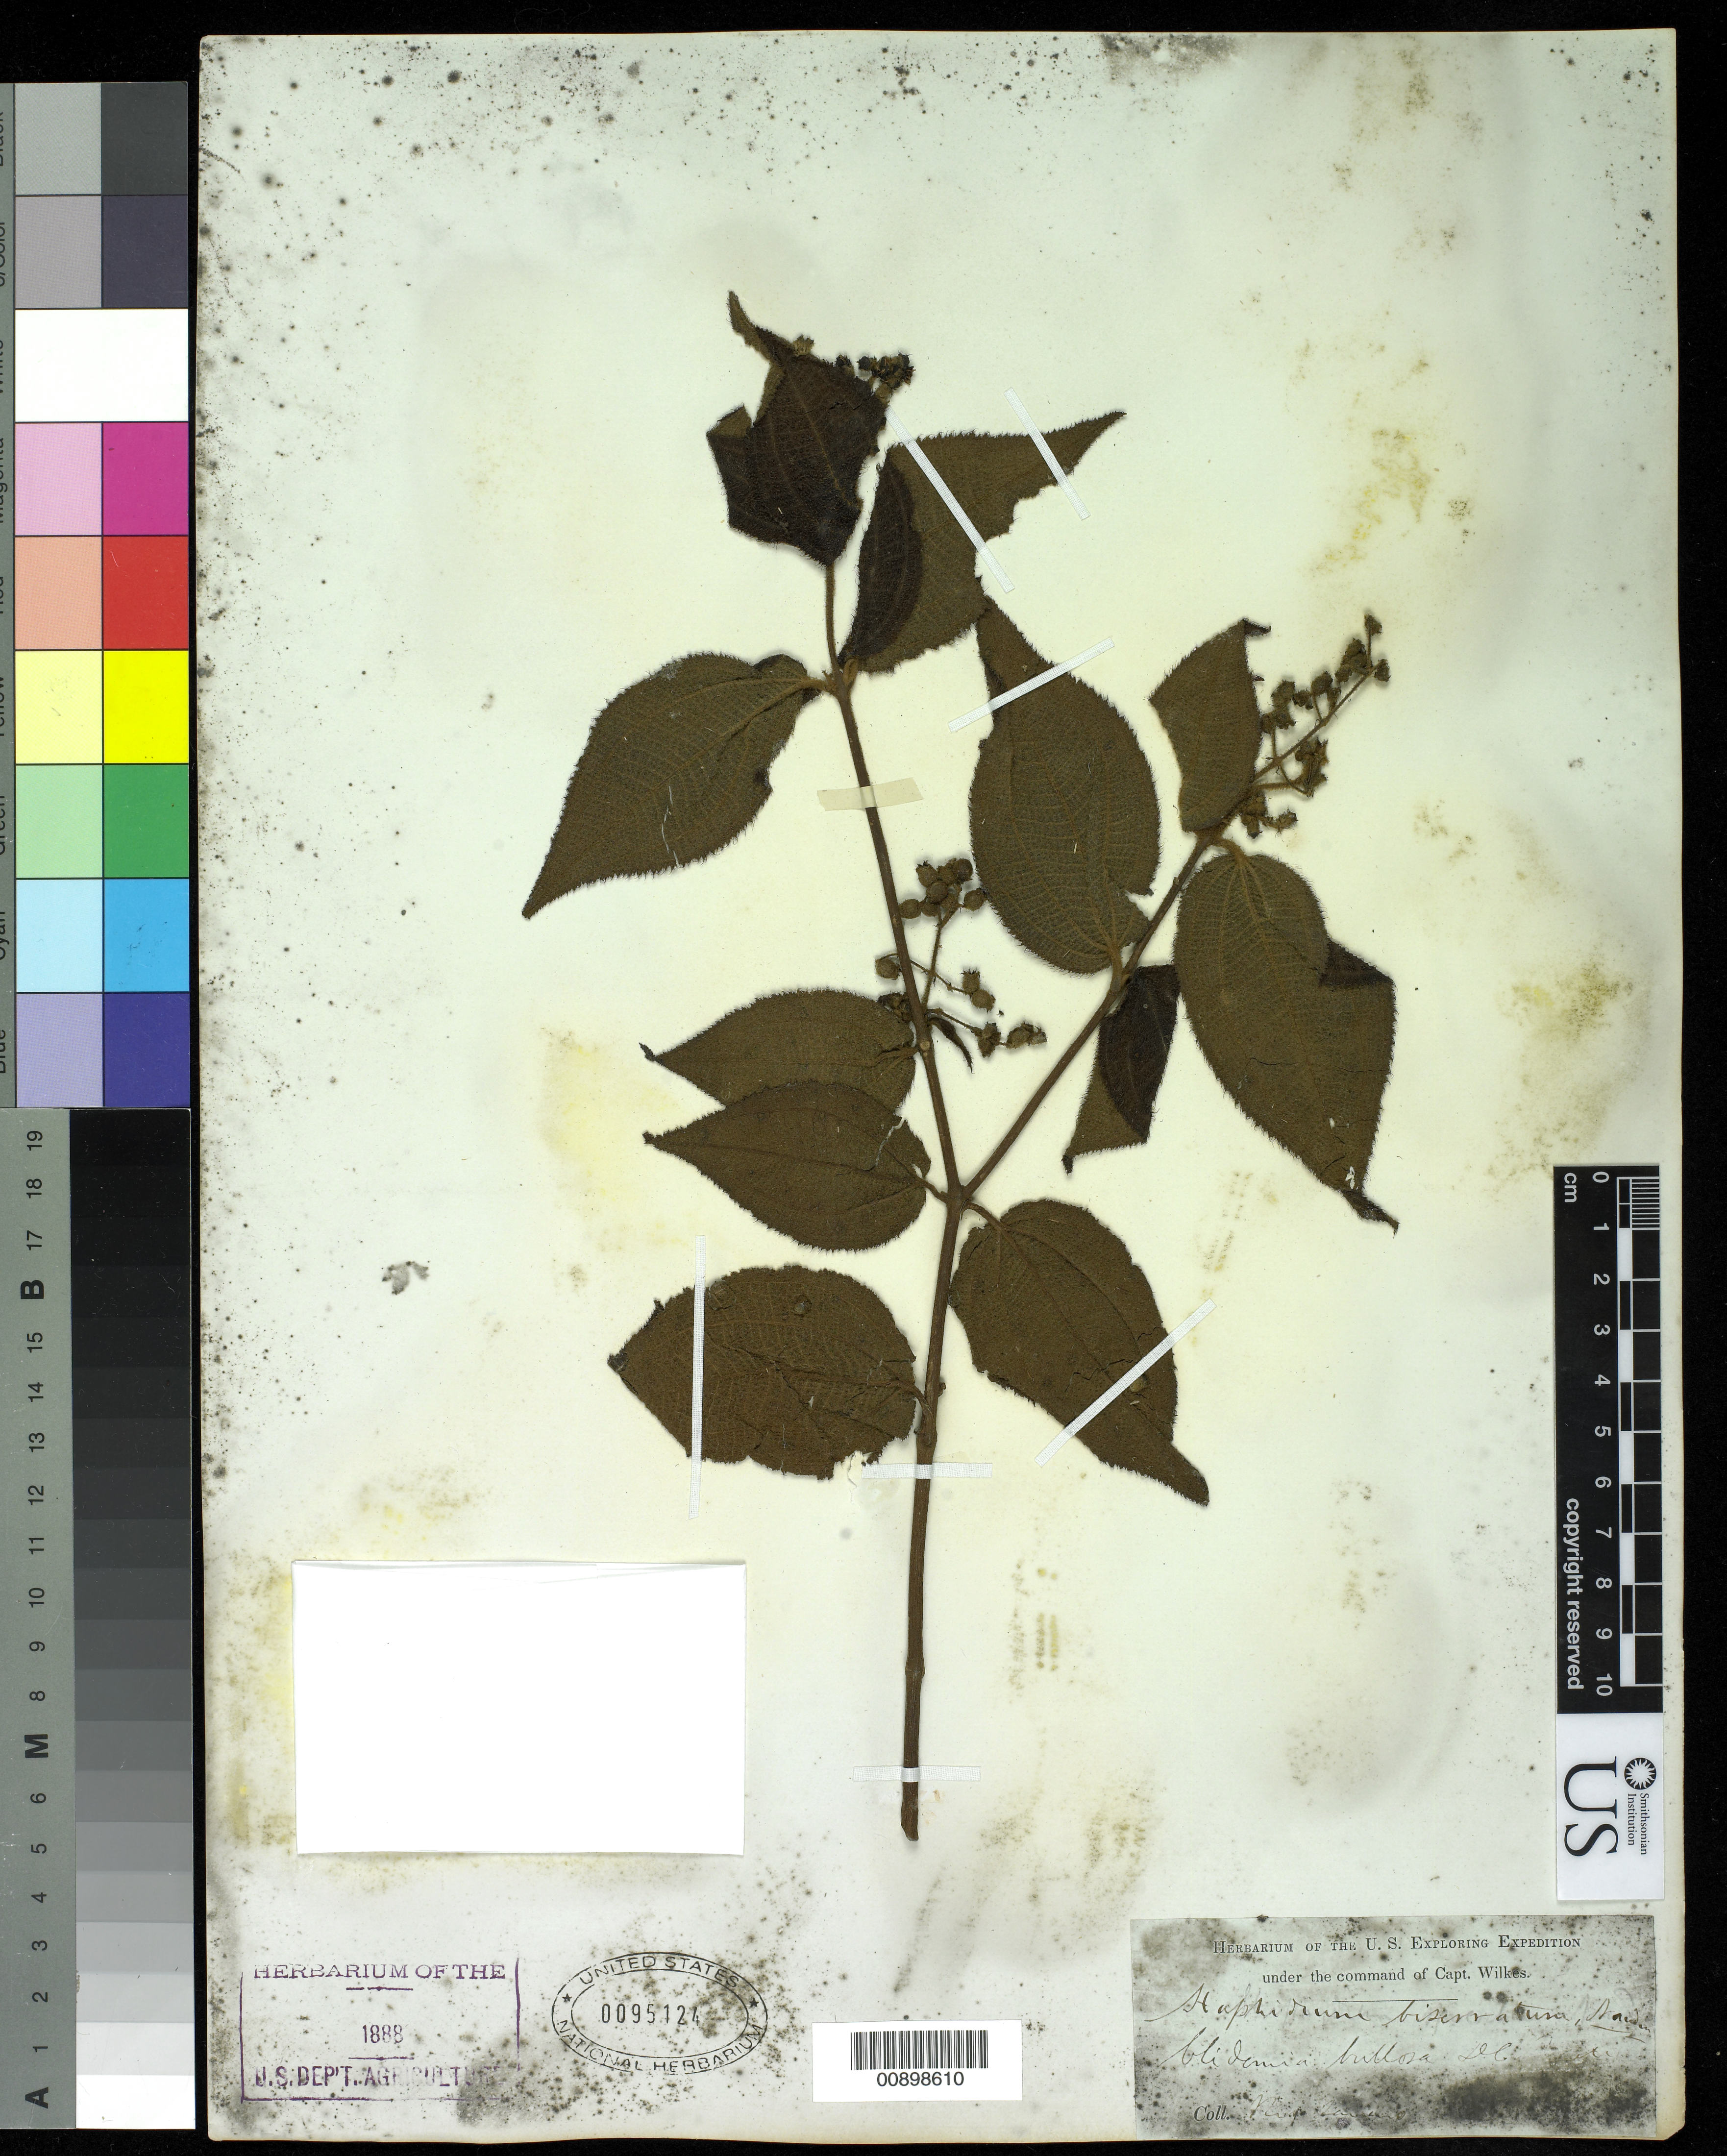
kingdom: Plantae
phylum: Tracheophyta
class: Magnoliopsida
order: Myrtales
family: Melastomataceae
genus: Clidemia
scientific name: Clidemia biserrata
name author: DC.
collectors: Wilkes Explor. Exped.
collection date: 1838/1842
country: Brazil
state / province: Rio de Janeiro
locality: Rio Janeiro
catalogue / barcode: US 95124